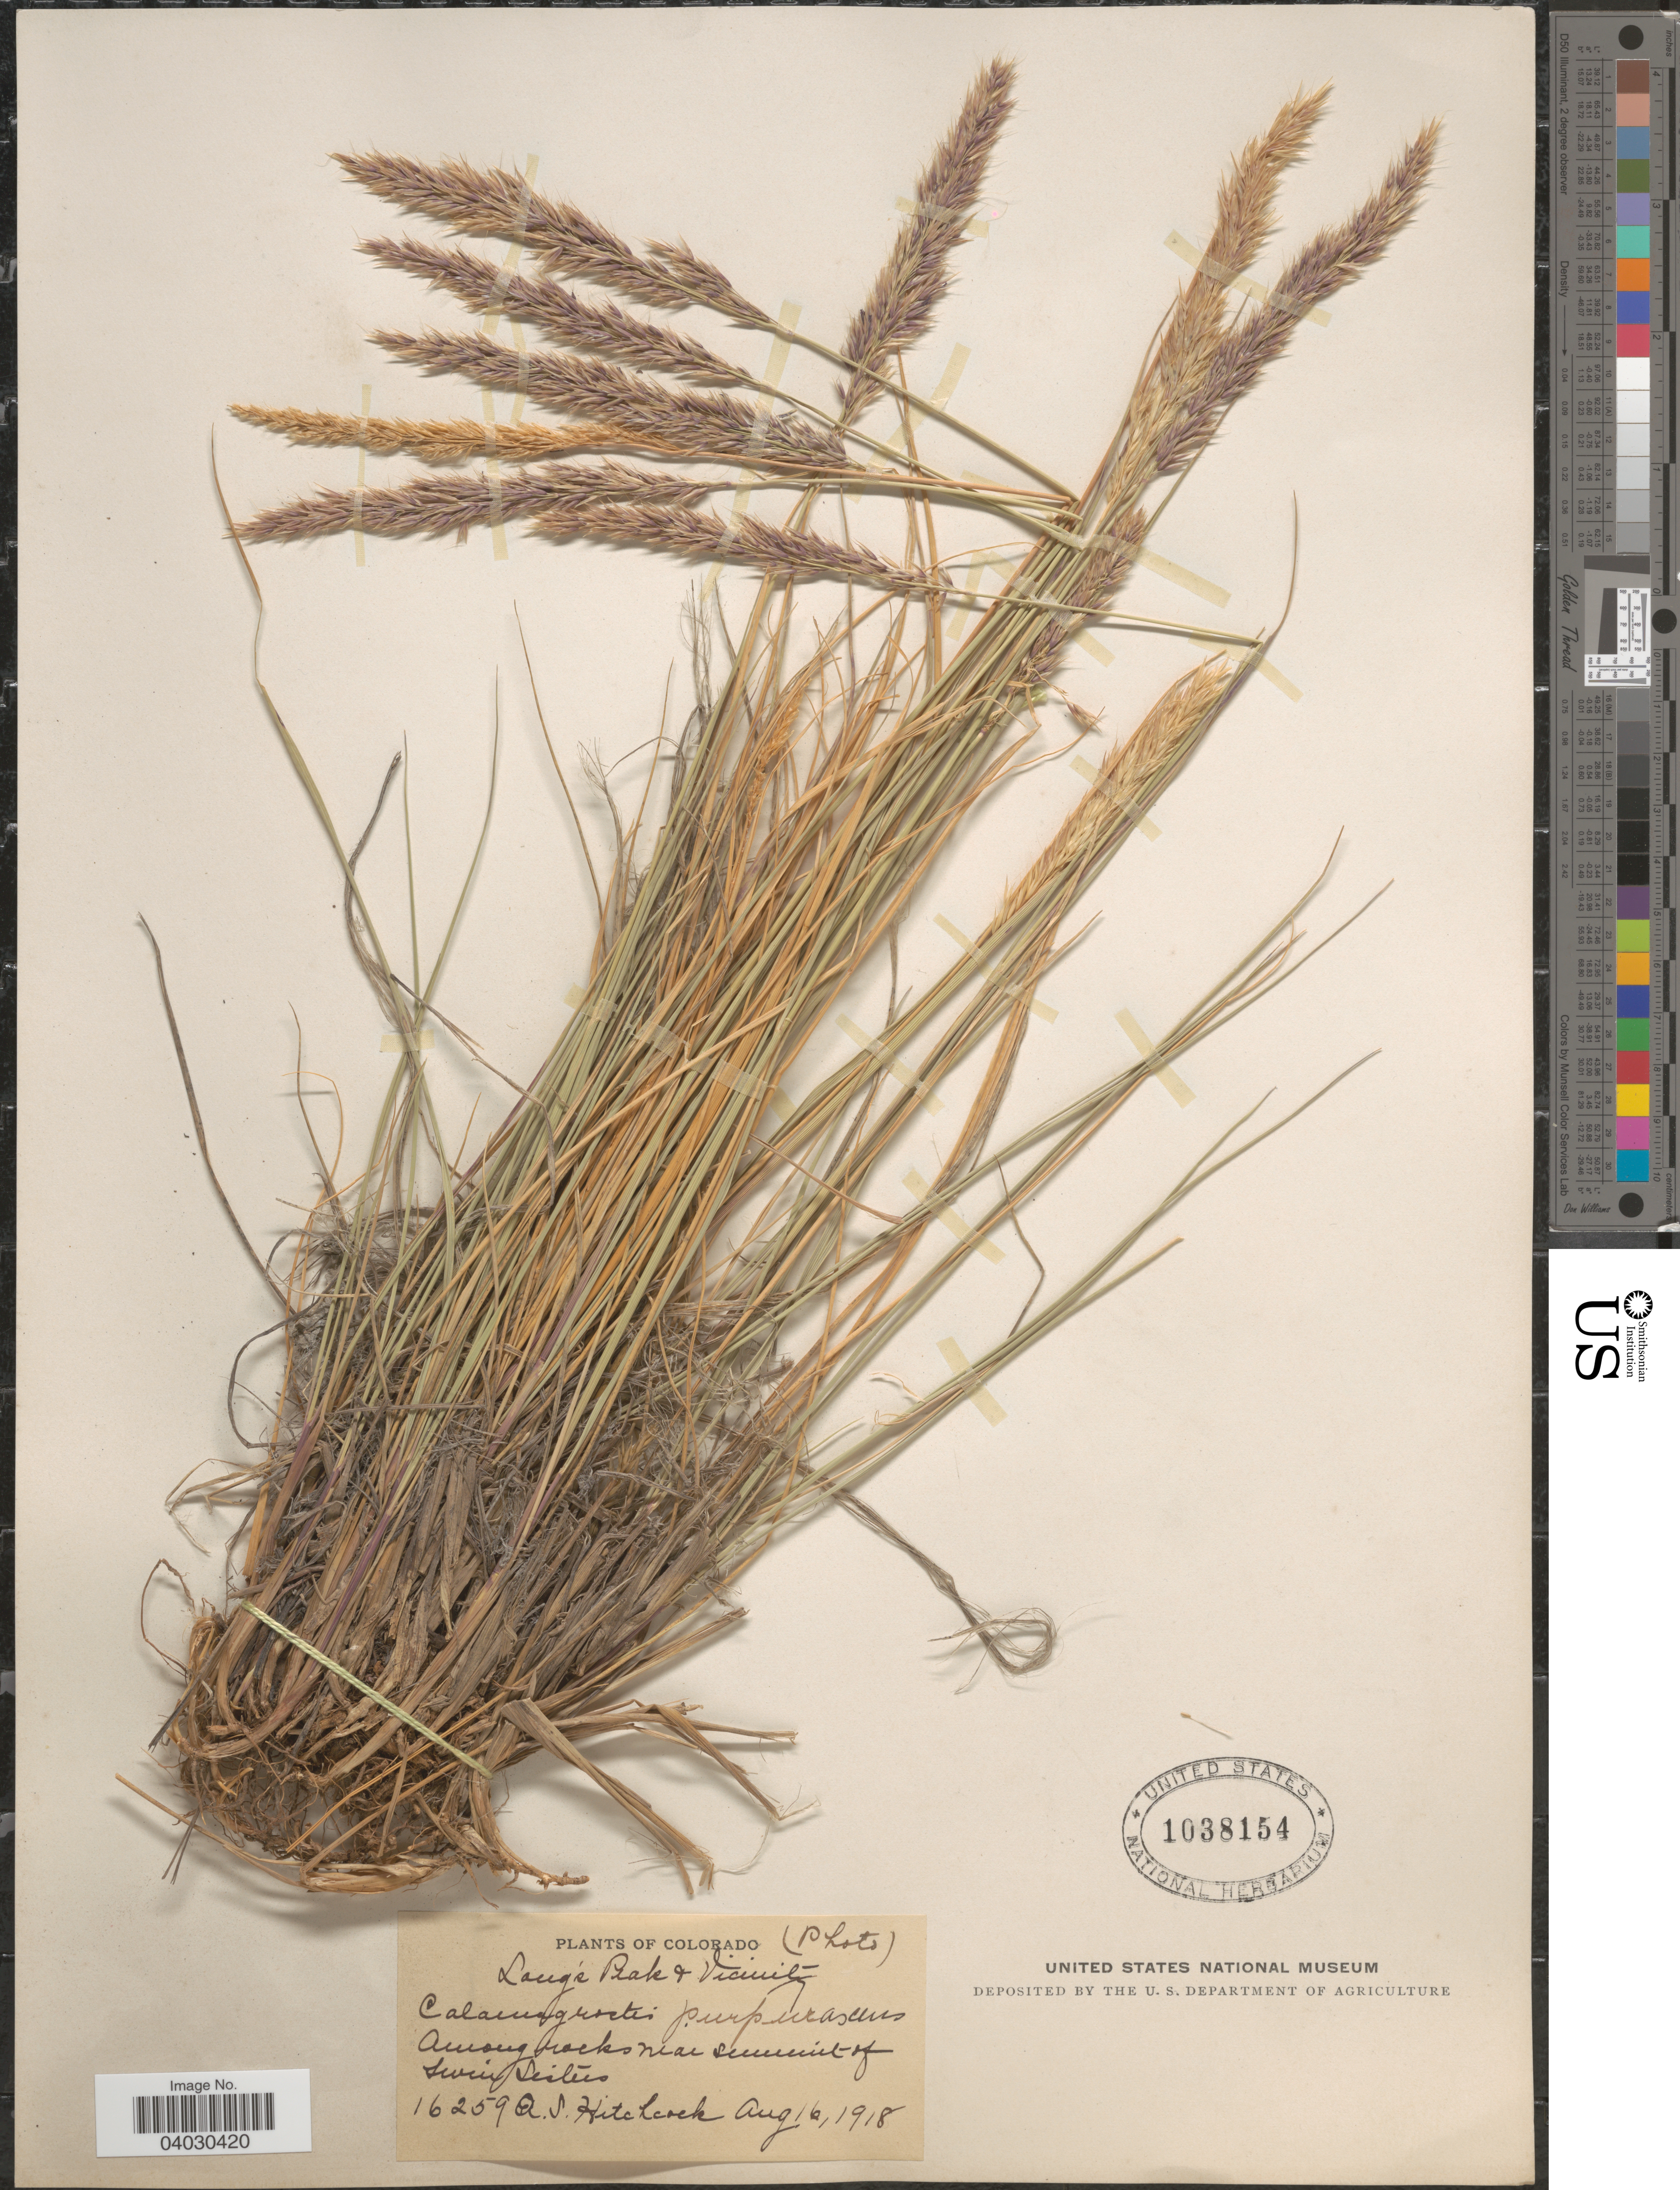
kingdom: Plantae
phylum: Tracheophyta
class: Liliopsida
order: Poales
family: Poaceae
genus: Calamagrostis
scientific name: Calamagrostis purpurascens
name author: R. Br.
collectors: A. S. Hitchcock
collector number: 16259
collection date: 1918-08-16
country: United States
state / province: Colorado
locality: Long's Peak + Vicinity. Among rocks near summit of Twin Sisters.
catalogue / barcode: US 1038154